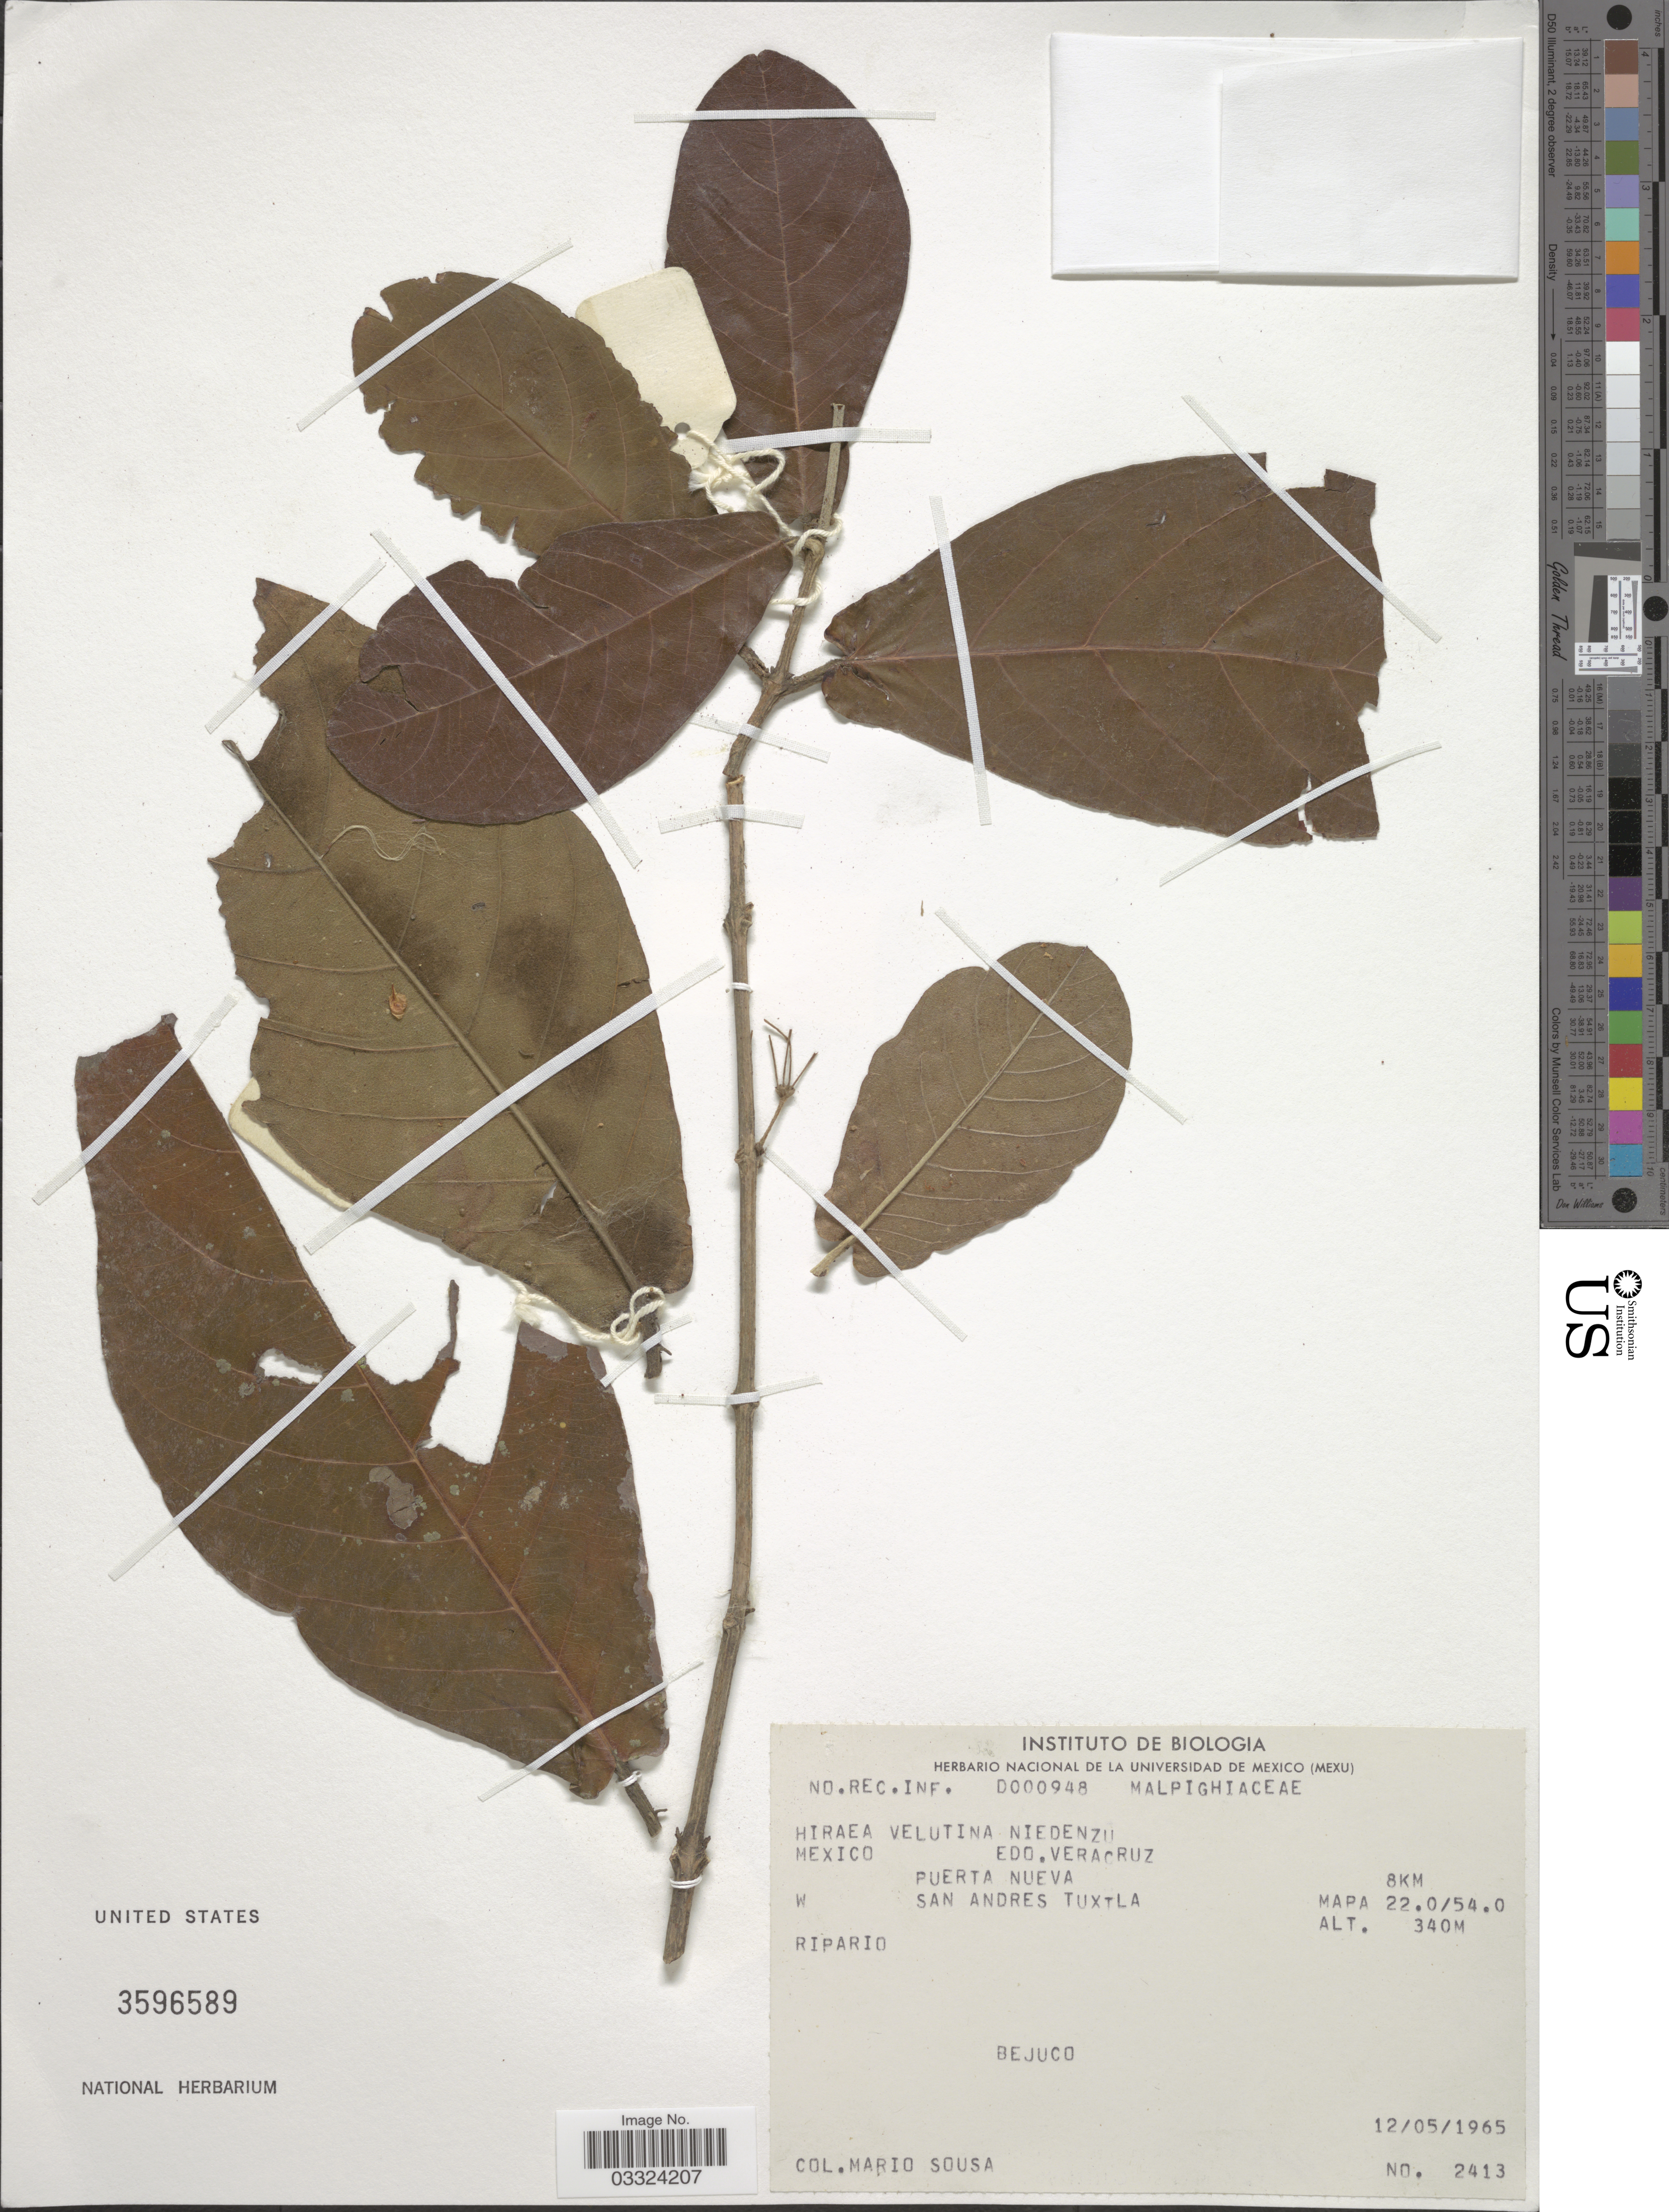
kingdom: Plantae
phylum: Tracheophyta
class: Magnoliopsida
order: Malpighiales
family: Malpighiaceae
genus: Hiraea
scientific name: Hiraea velutina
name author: Nied.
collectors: M. Sousa S.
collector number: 2413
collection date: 1965-05-12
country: Mexico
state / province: Veracruz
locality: Edo. Veracruz. Puerta Nueva San Andres Tuxtla 8 KM Mapa 22.0/54.0.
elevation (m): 340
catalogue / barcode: US 3596589